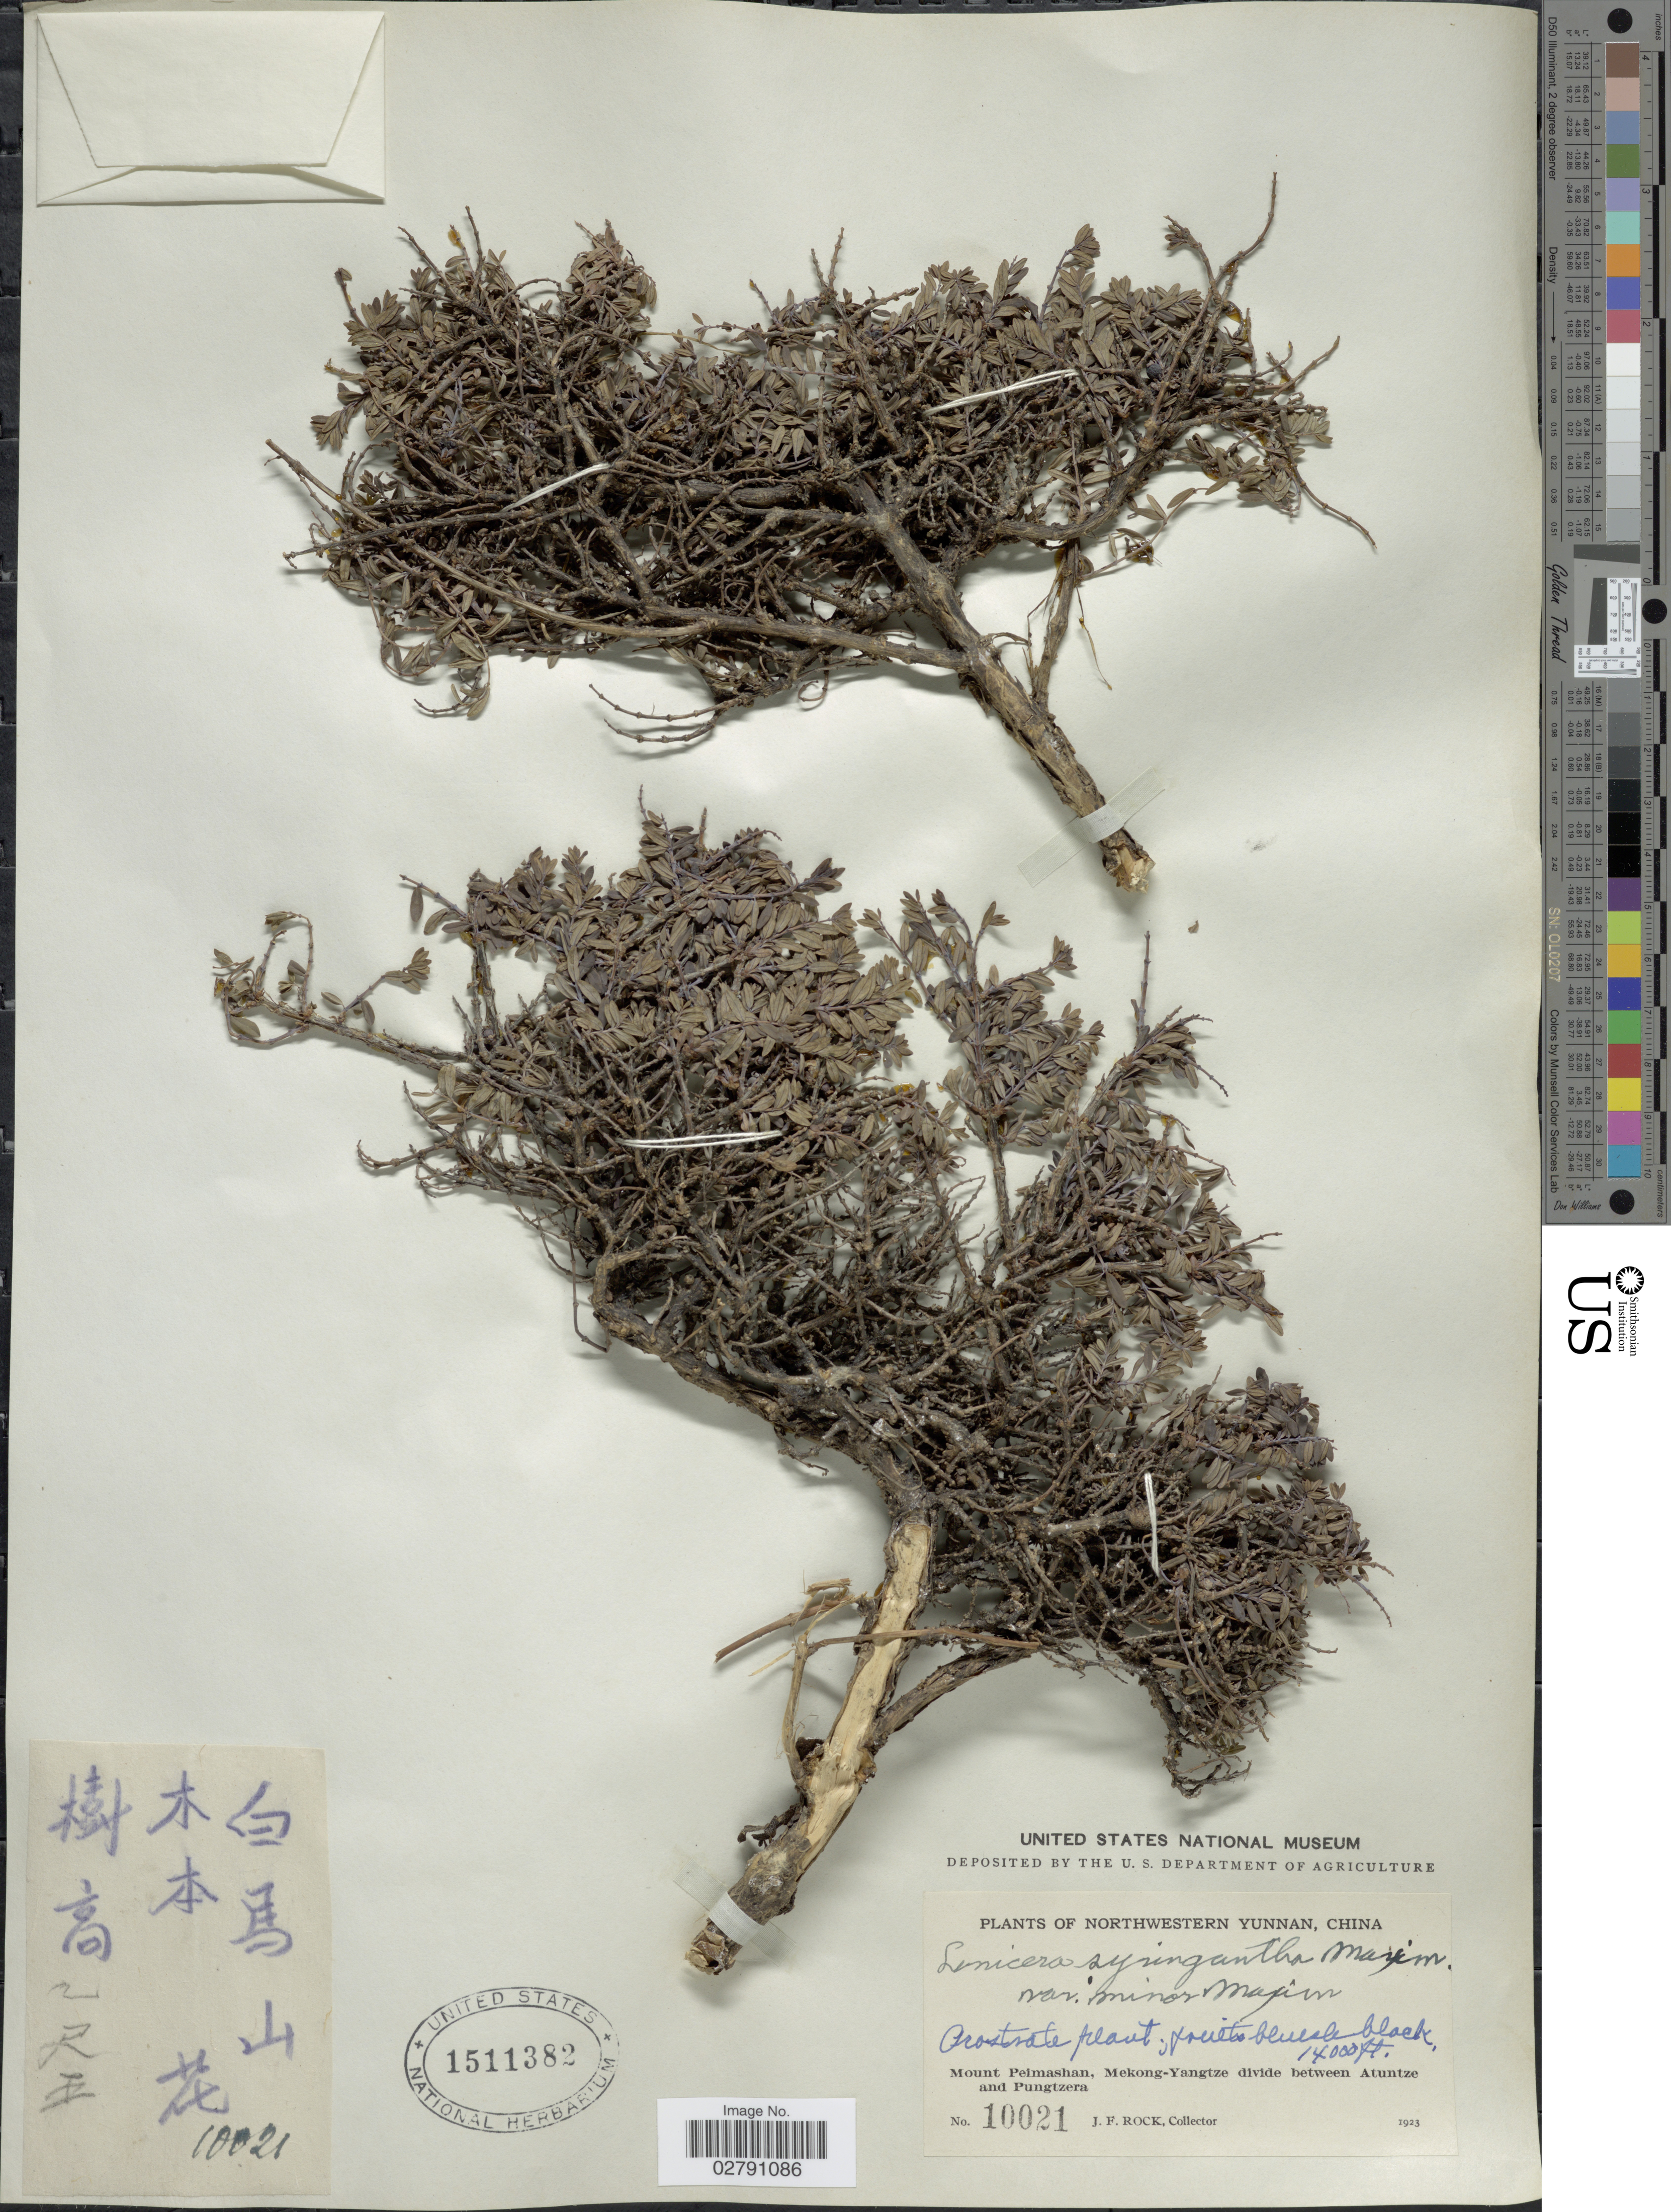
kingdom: Plantae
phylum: Tracheophyta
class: Magnoliopsida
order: Dipsacales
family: Caprifoliaceae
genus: Lonicera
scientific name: Lonicera syringantha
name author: Maxim.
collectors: J. Rock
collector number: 10021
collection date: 1923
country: China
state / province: Yunnan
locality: Northwestern Yunnan. Mount Peimashan, Mekong-Yangtze divide between Atuntze and Pungtzera.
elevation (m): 4267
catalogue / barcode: US 1511382